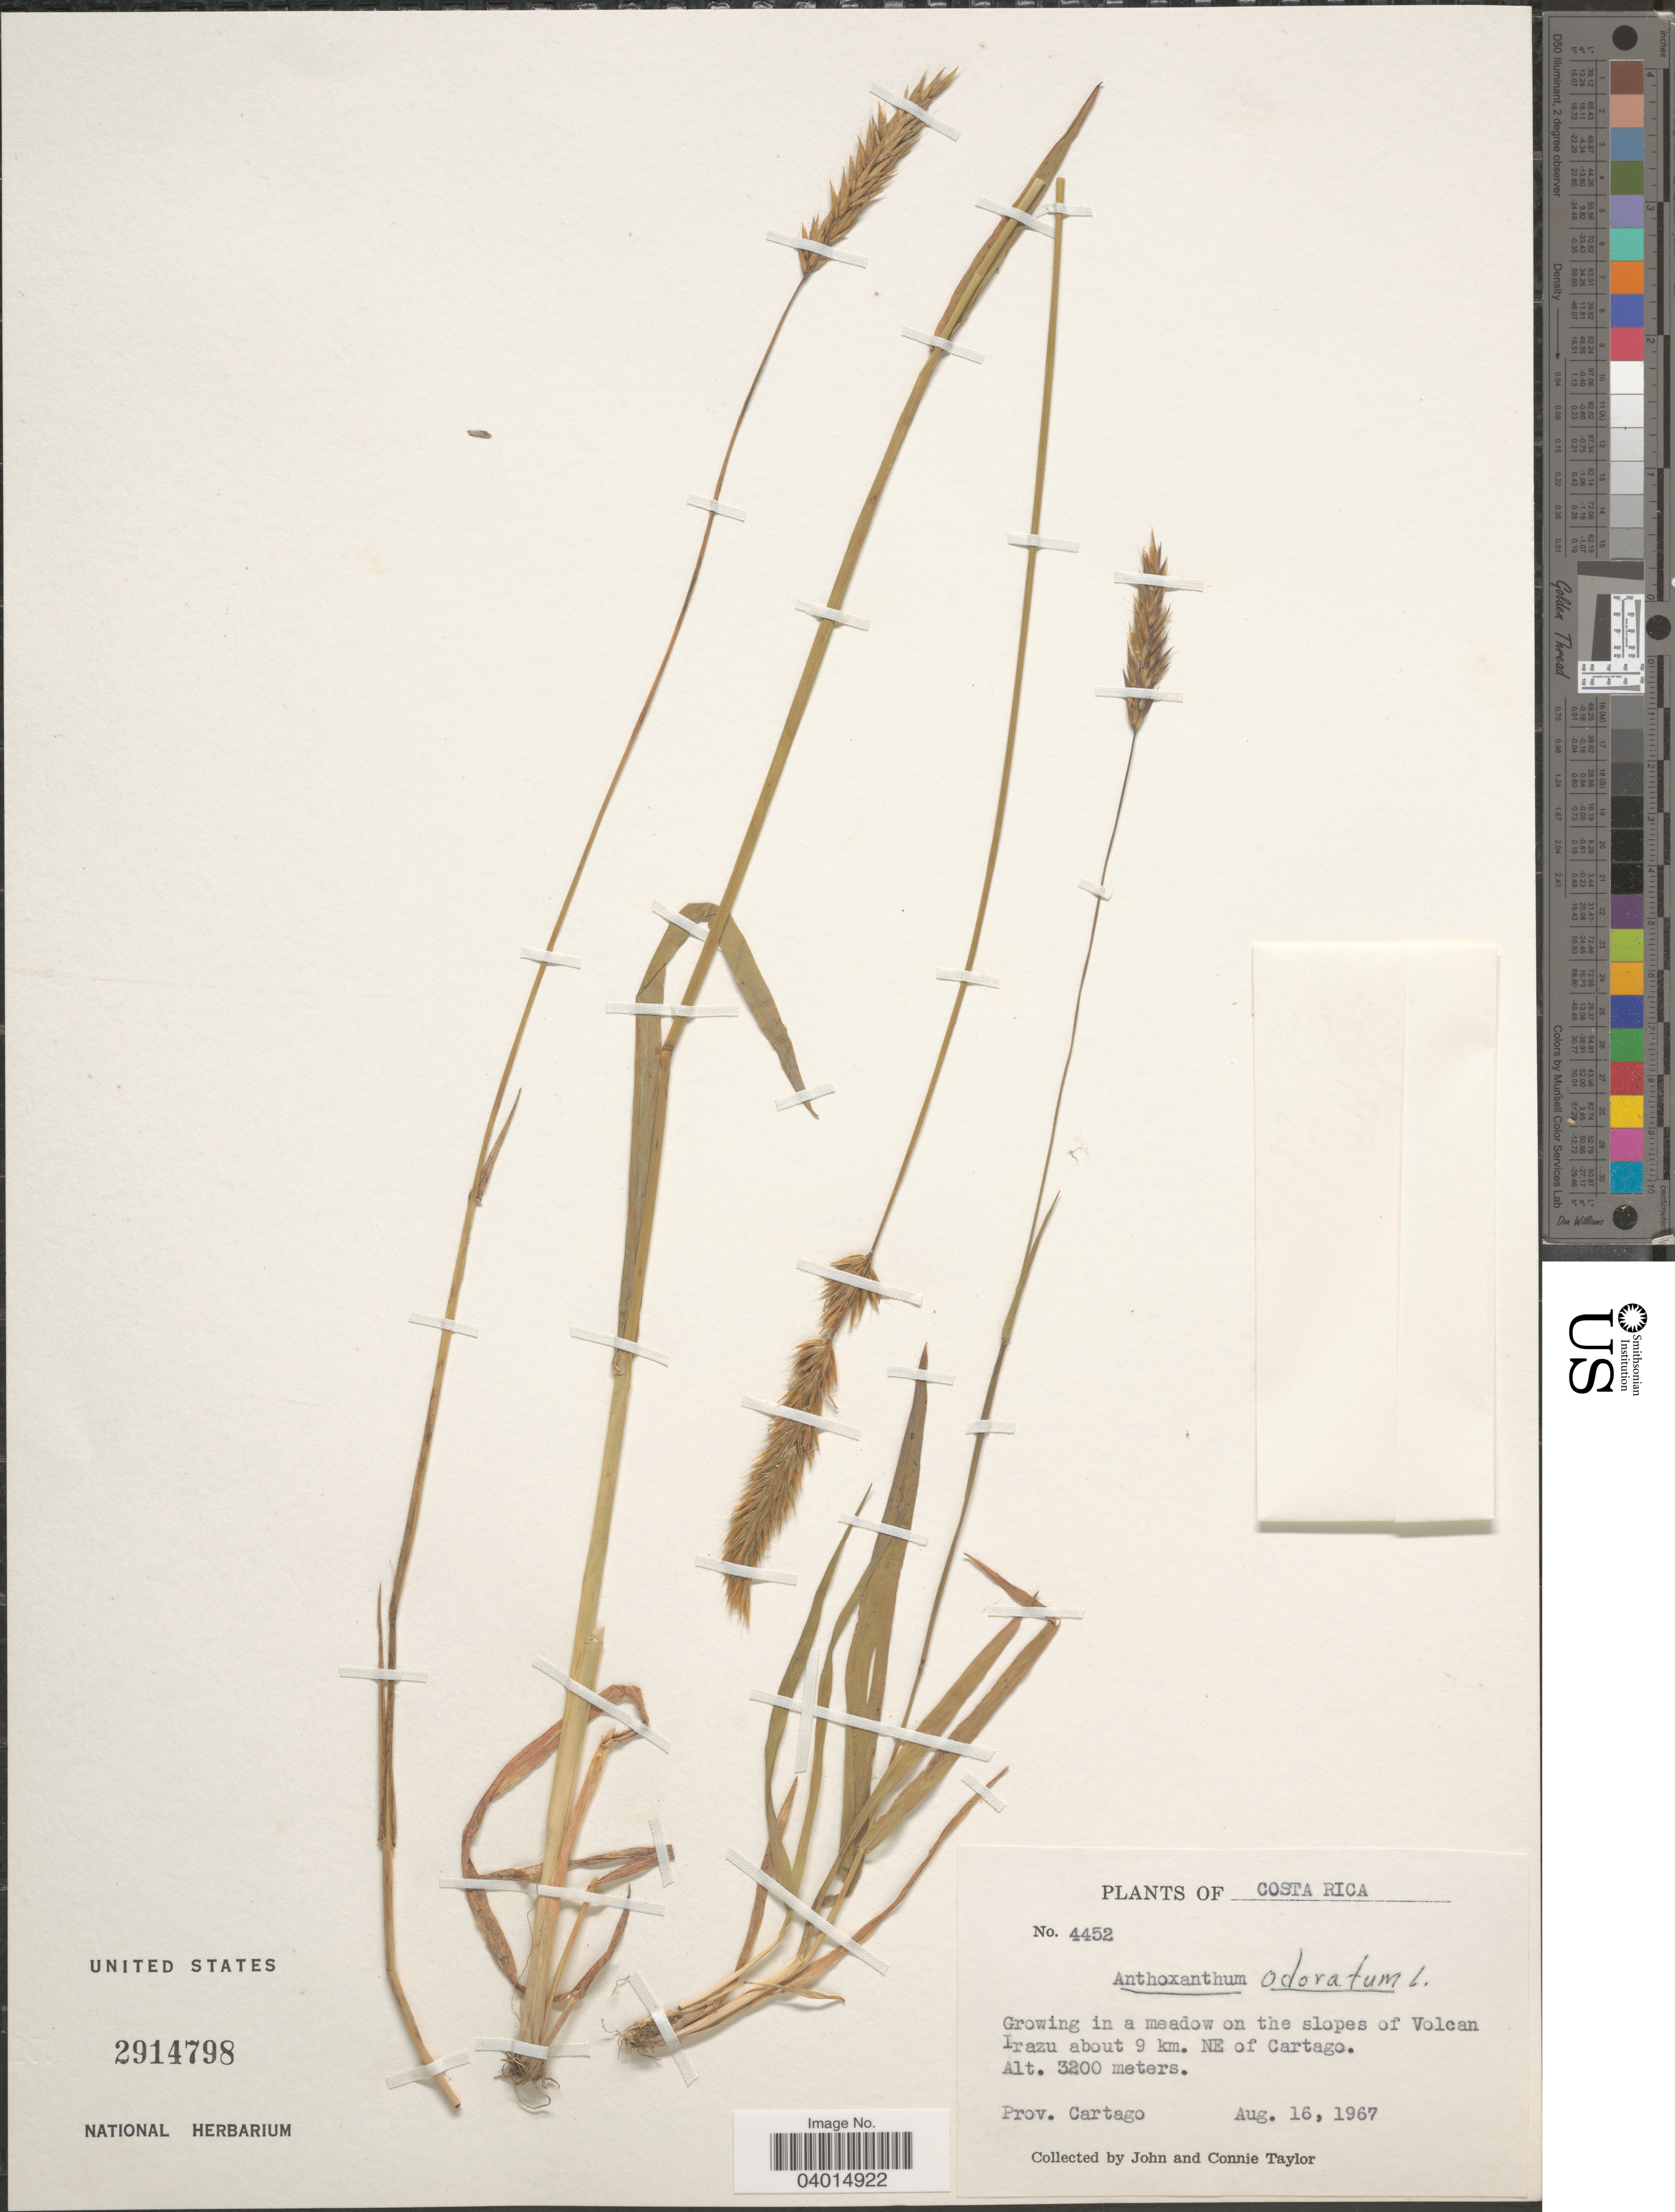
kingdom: Plantae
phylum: Tracheophyta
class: Liliopsida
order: Poales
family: Poaceae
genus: Anthoxanthum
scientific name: Anthoxanthum odoratum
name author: L.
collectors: J. Taylor & C. Taylor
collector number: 4452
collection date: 1967-08-16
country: Costa Rica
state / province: Cartago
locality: In a meadow on the slopes of Volcan Irazu about 9 km. NE of Cartago.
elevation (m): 3200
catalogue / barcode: US 2914798